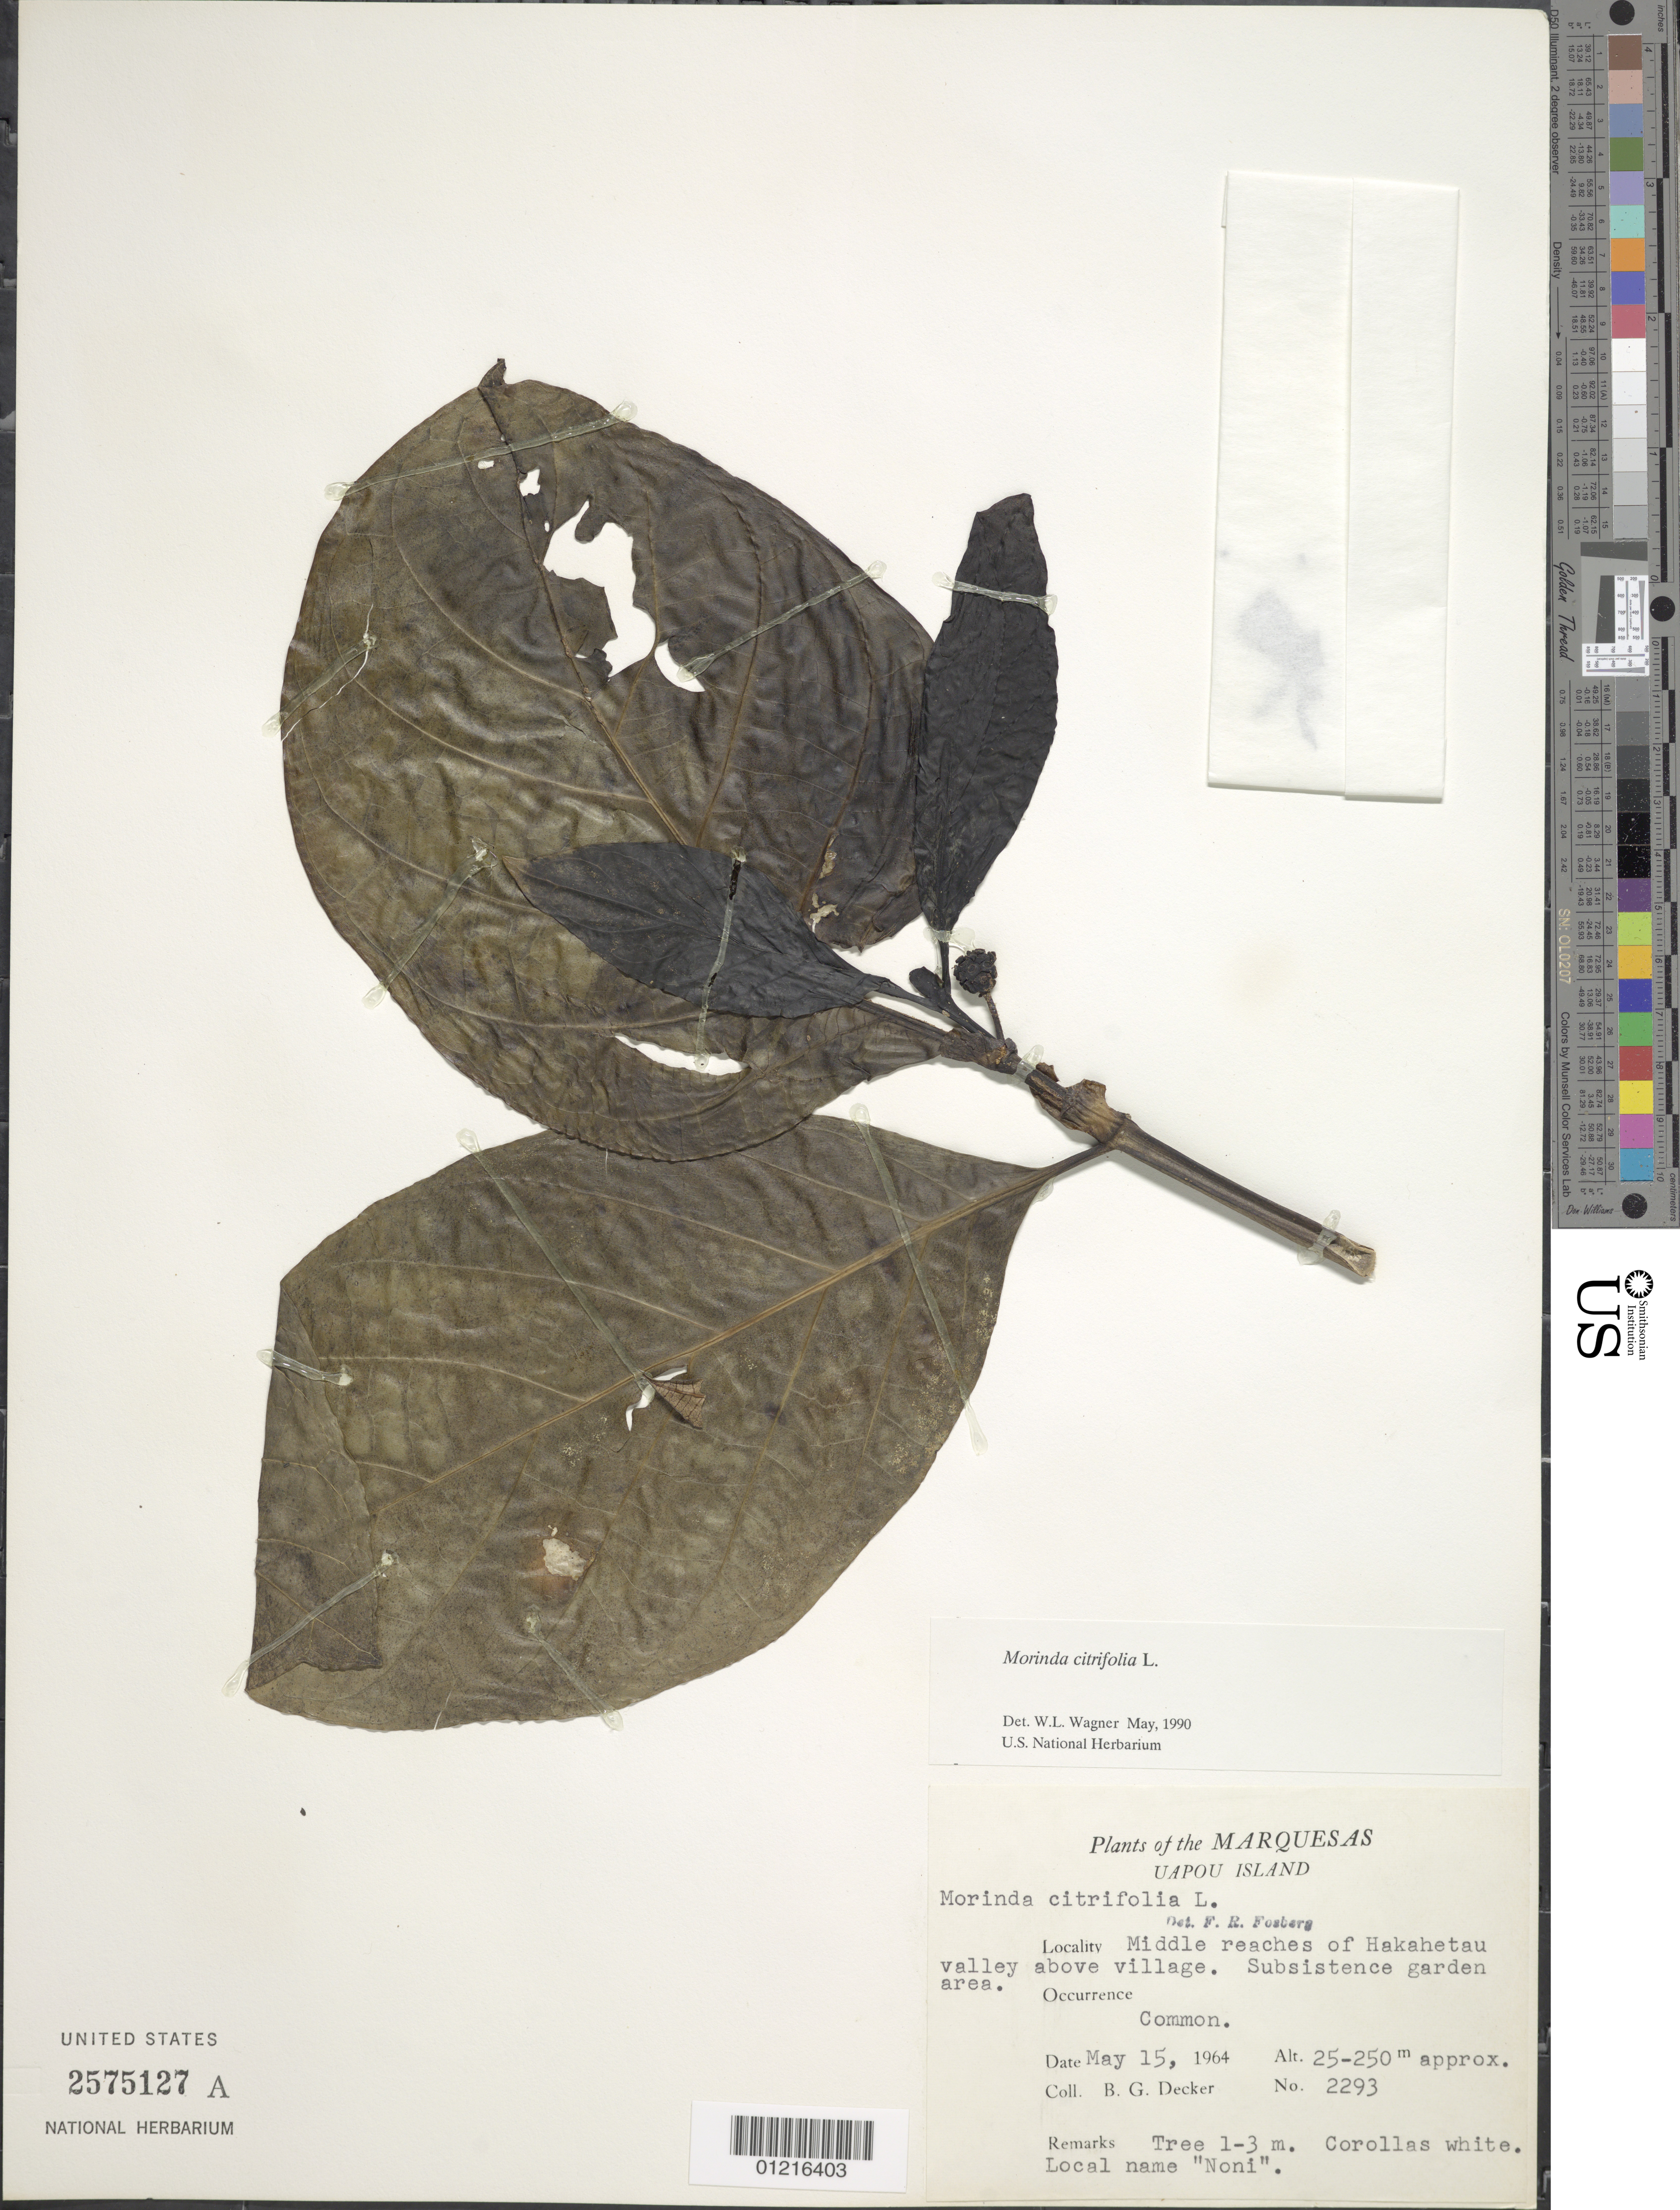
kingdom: Plantae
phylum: Tracheophyta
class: Magnoliopsida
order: Gentianales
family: Rubiaceae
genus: Morinda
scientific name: Morinda citrifolia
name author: L.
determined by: Wagner, W. L., (BOT), Smithsonian Institution - National Museum of Natural History (UNITED STATES)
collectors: B. G. Decker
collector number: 2293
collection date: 1964-05-15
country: French Polynesia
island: Ua Pou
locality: middle reaches of Hakahetau Valley above village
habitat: Subsistence garden area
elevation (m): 25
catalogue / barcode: US 2575127A